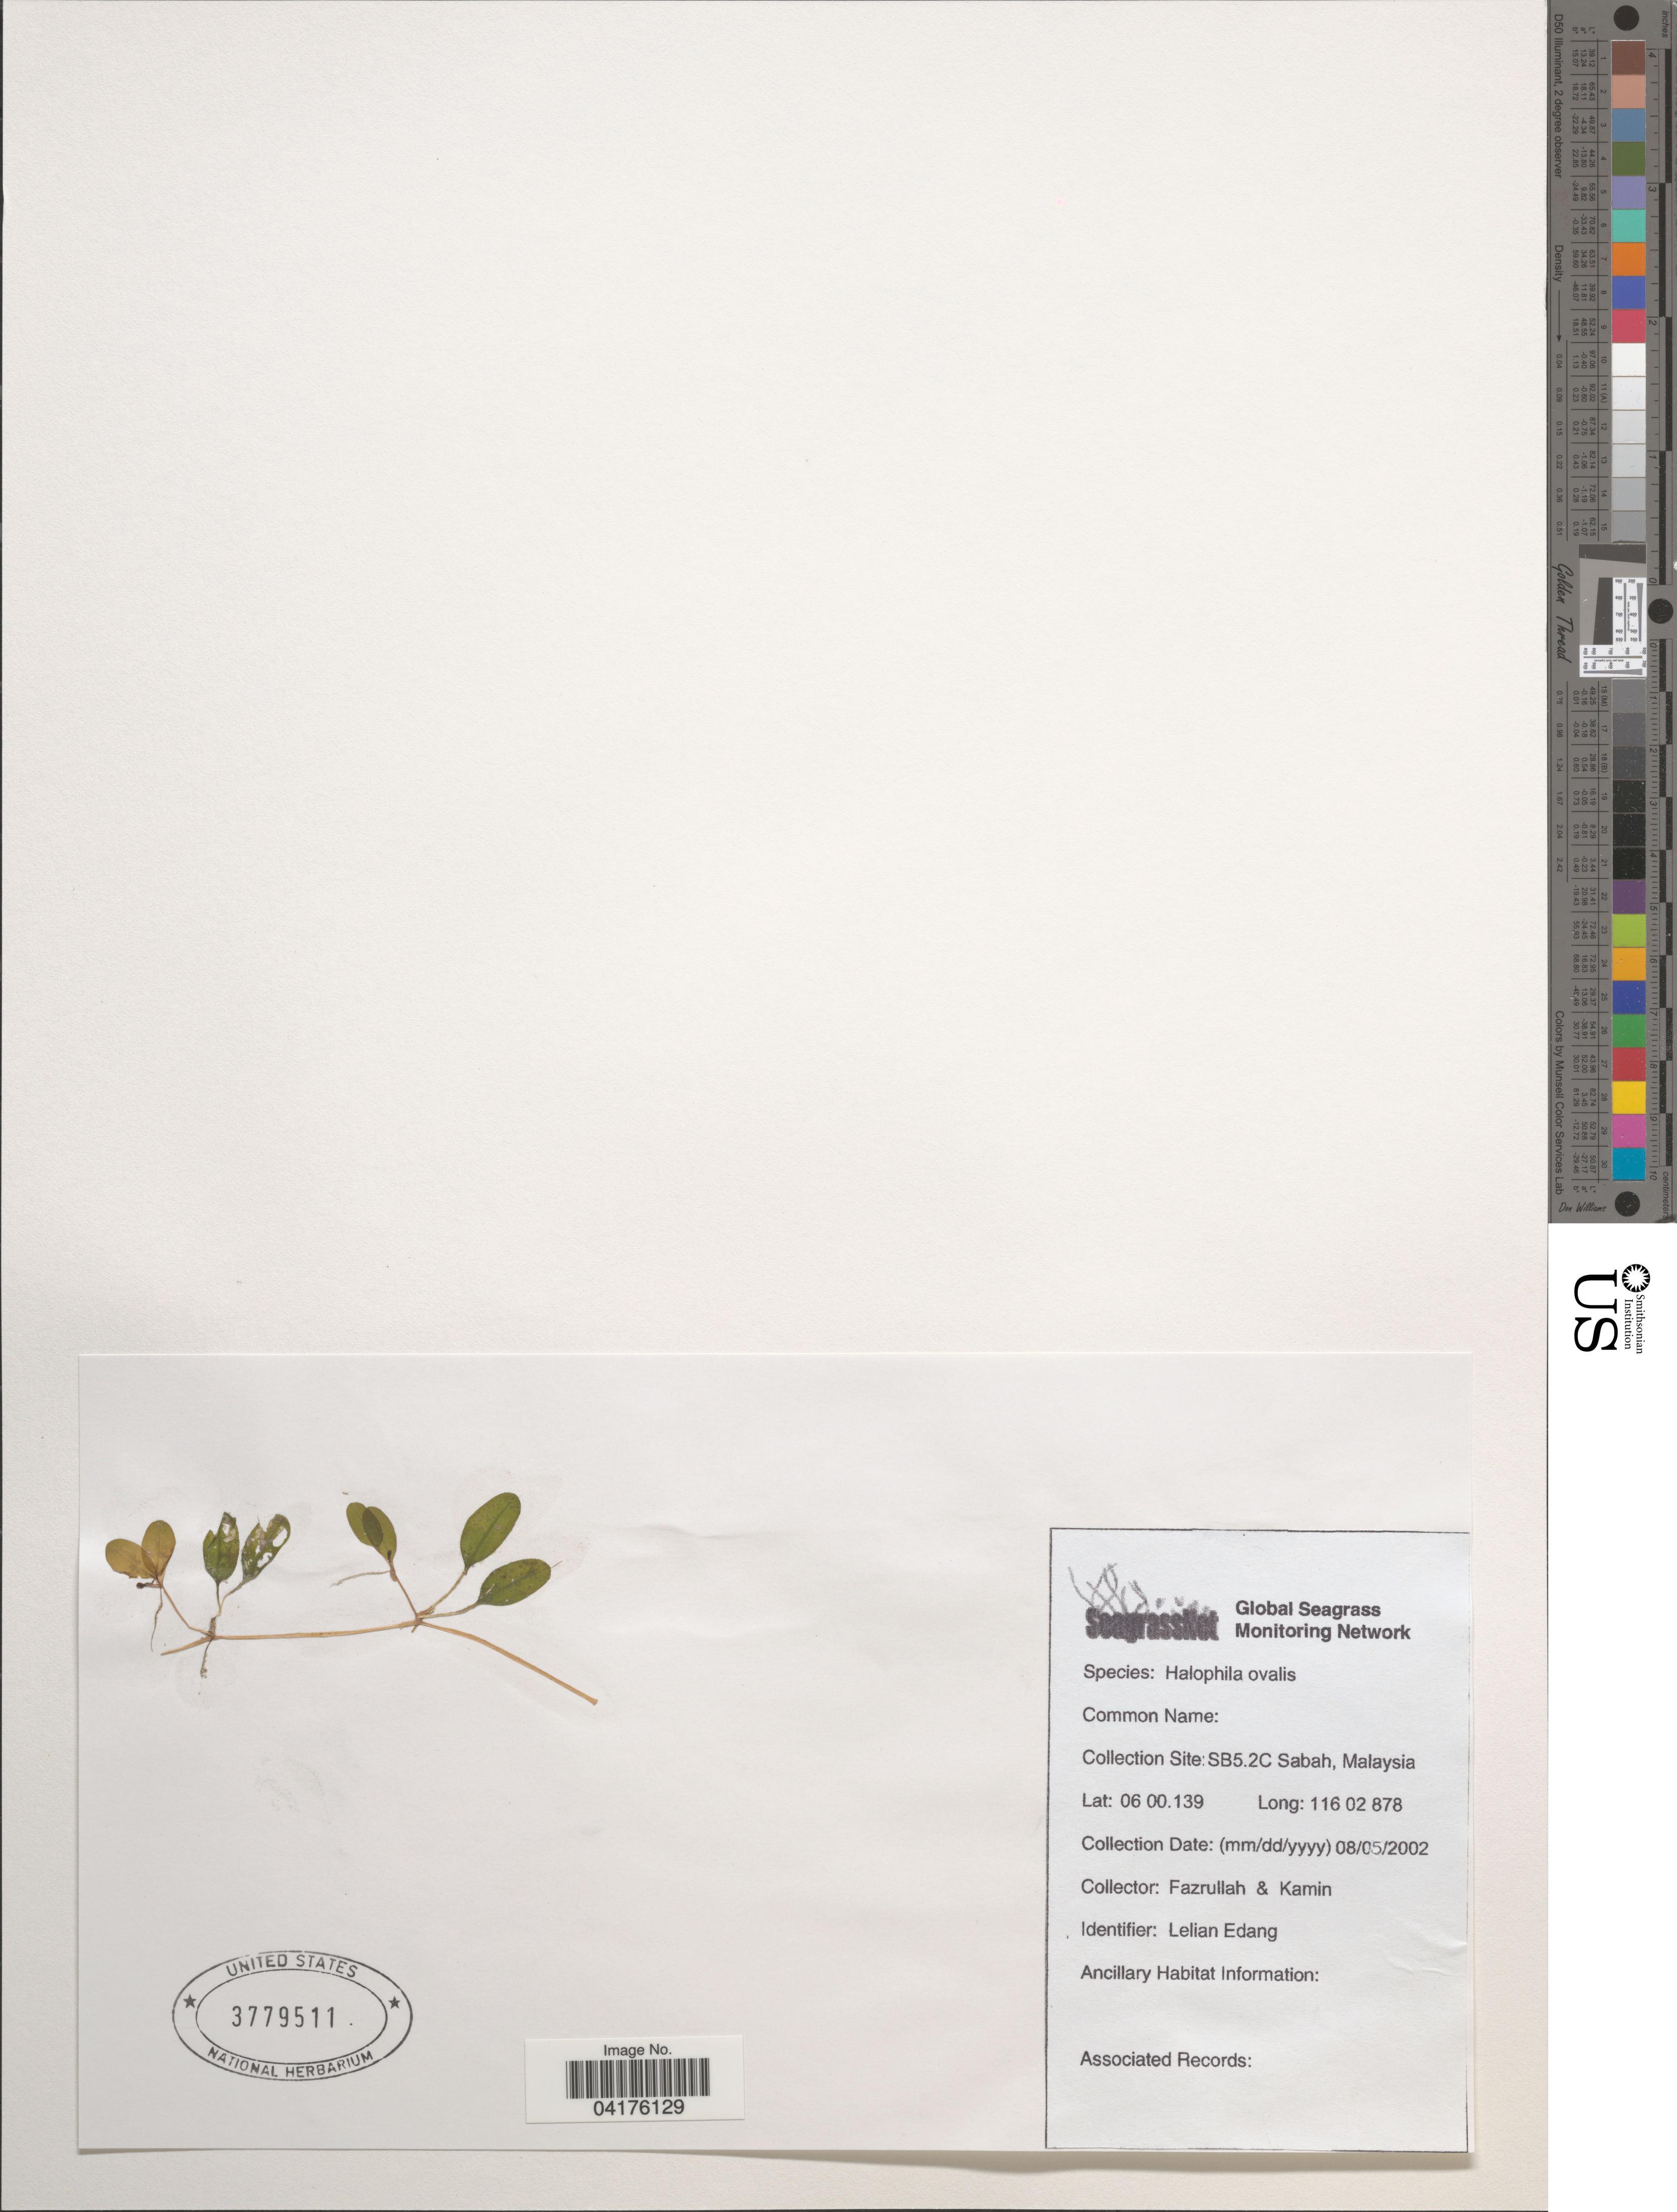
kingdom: Plantae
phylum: Tracheophyta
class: Liliopsida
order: Alismatales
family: Hydrocharitaceae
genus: Halophila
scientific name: Halophila ovalis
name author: (R. Br.) Hook. f.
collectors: Fazrullah & Kamin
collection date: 2002-08-05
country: Malaysia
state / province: Sabah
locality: SB5. 2C Sabah.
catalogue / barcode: US 3779511